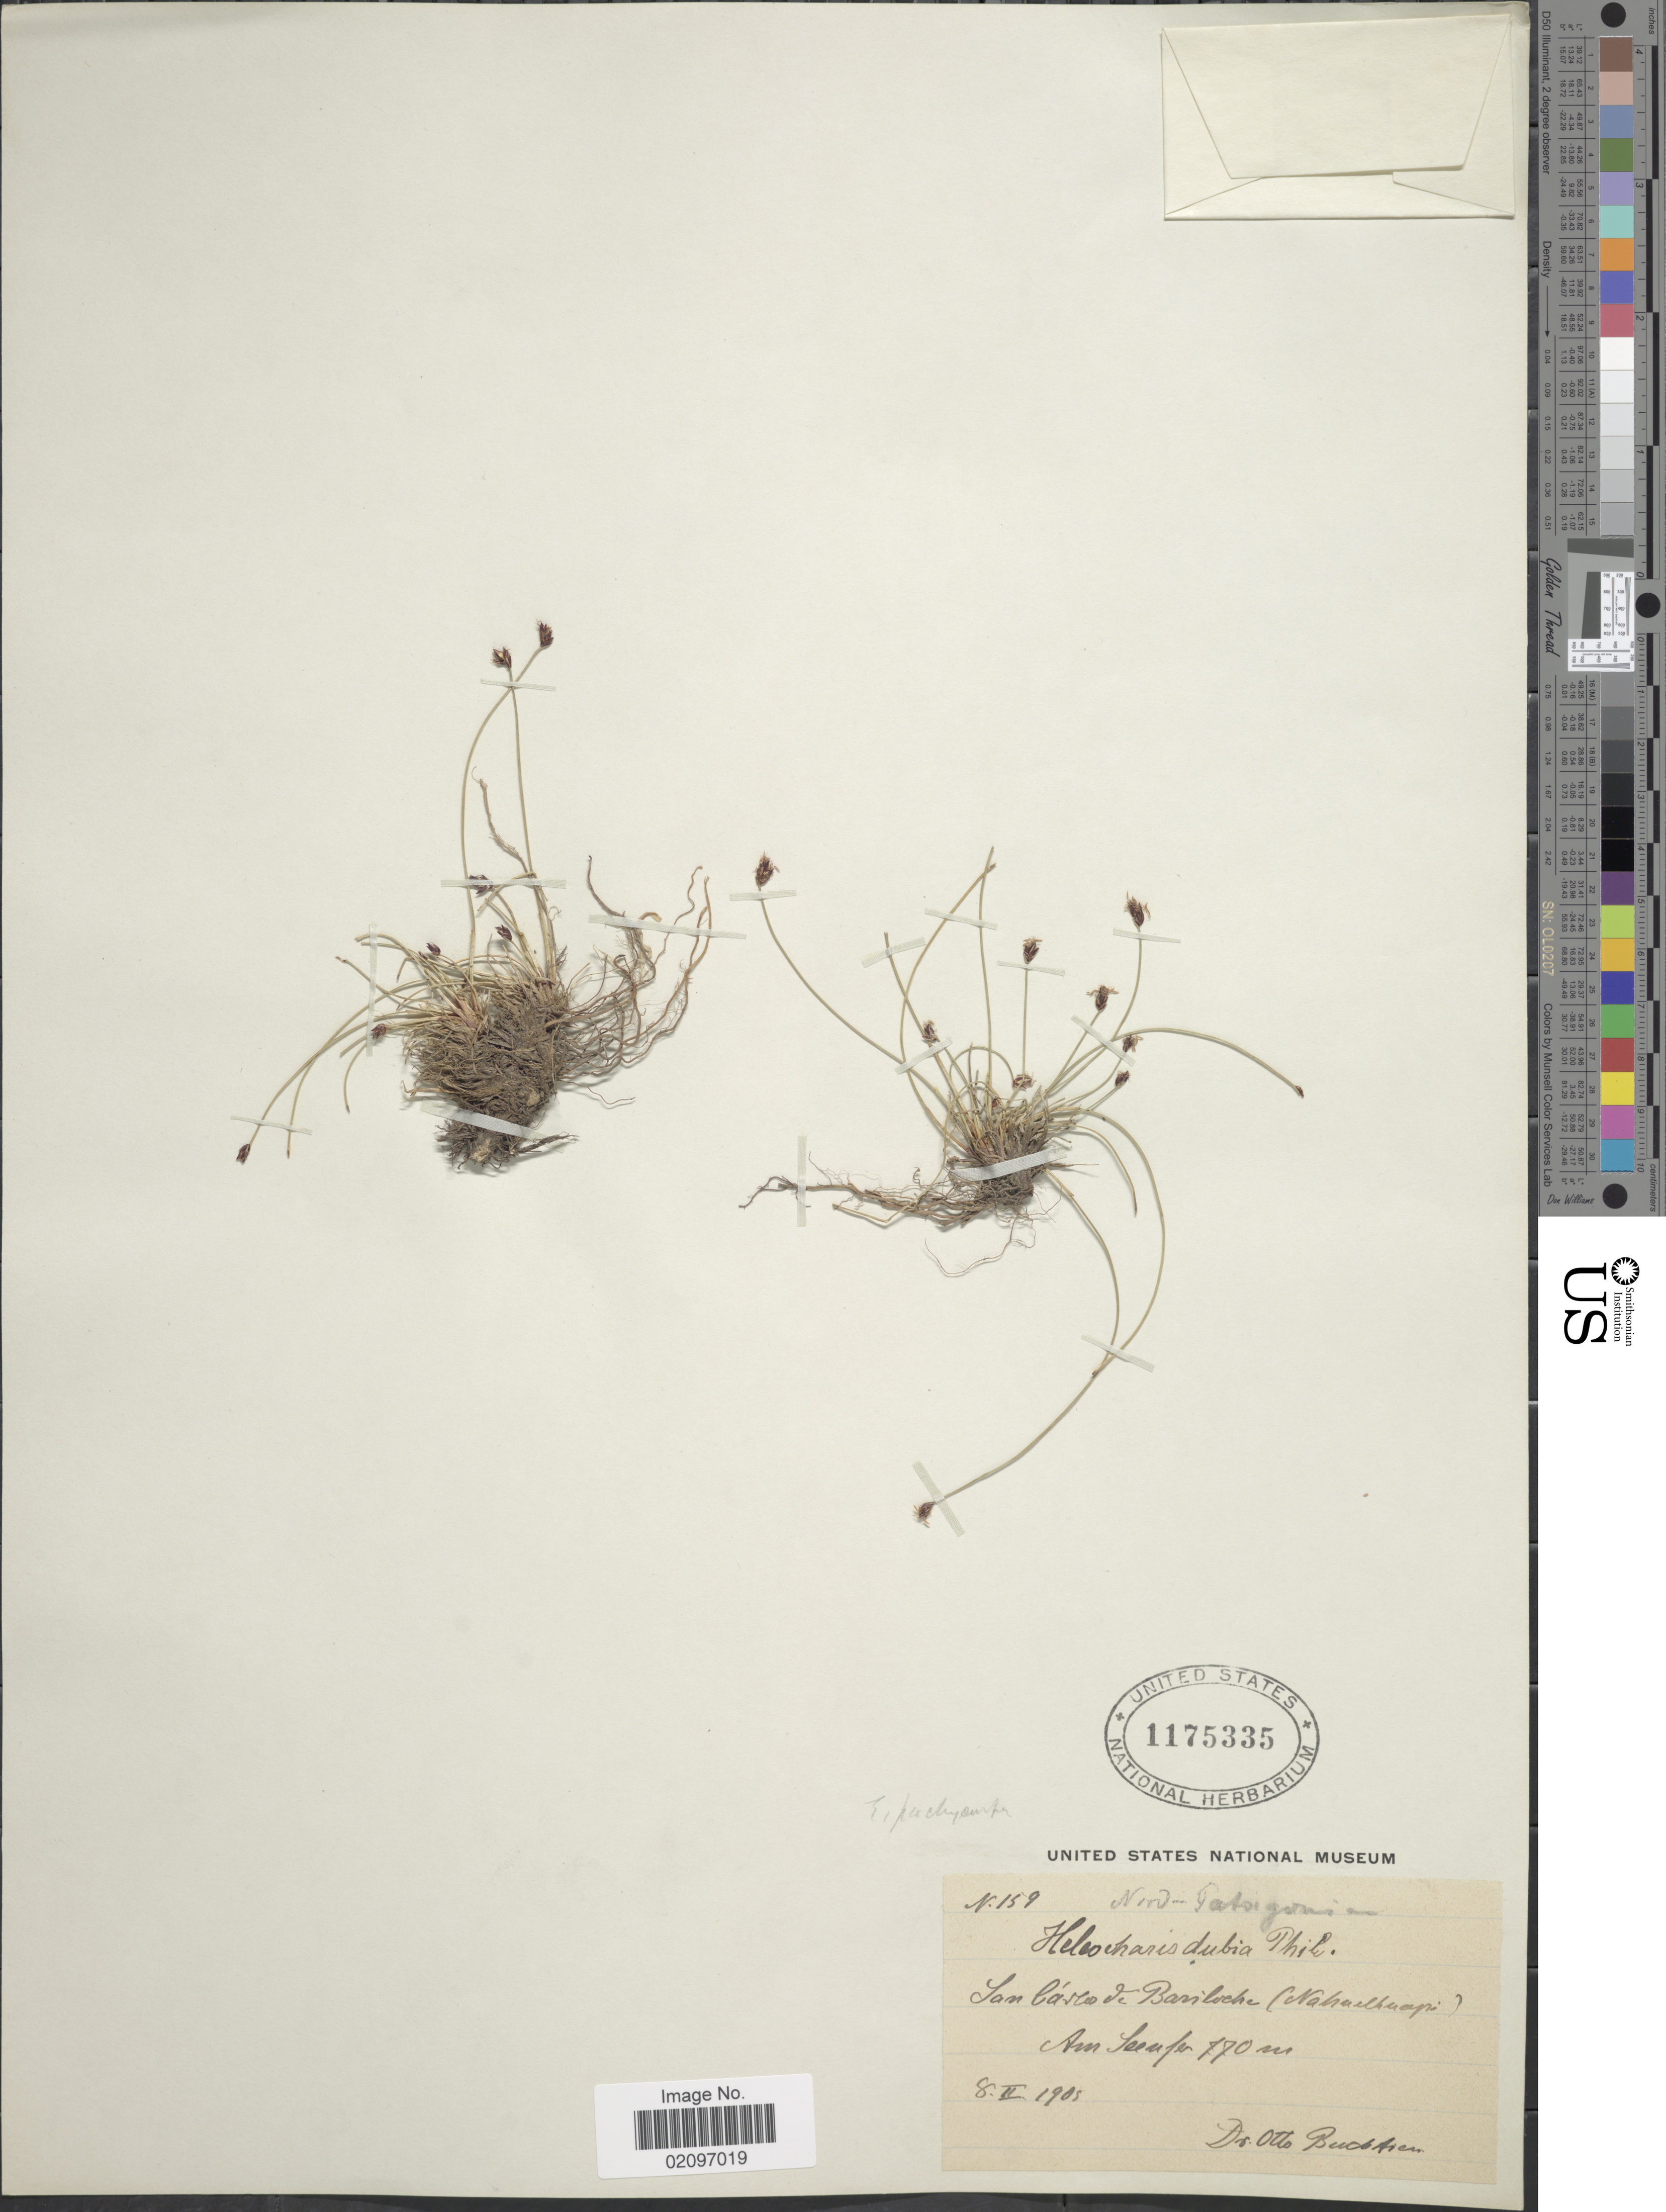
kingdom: Plantae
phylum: Tracheophyta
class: Liliopsida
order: Poales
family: Cyperaceae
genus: Eleocharis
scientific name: Eleocharis pachycarpa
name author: É. Desv.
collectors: O. Buchtien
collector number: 159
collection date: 1905-02-08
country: Argentina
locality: San Casco de Bariloche (Nahuelhuapi) Am Seeufer, Nord Patagonien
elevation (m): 770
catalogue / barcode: US 1175335